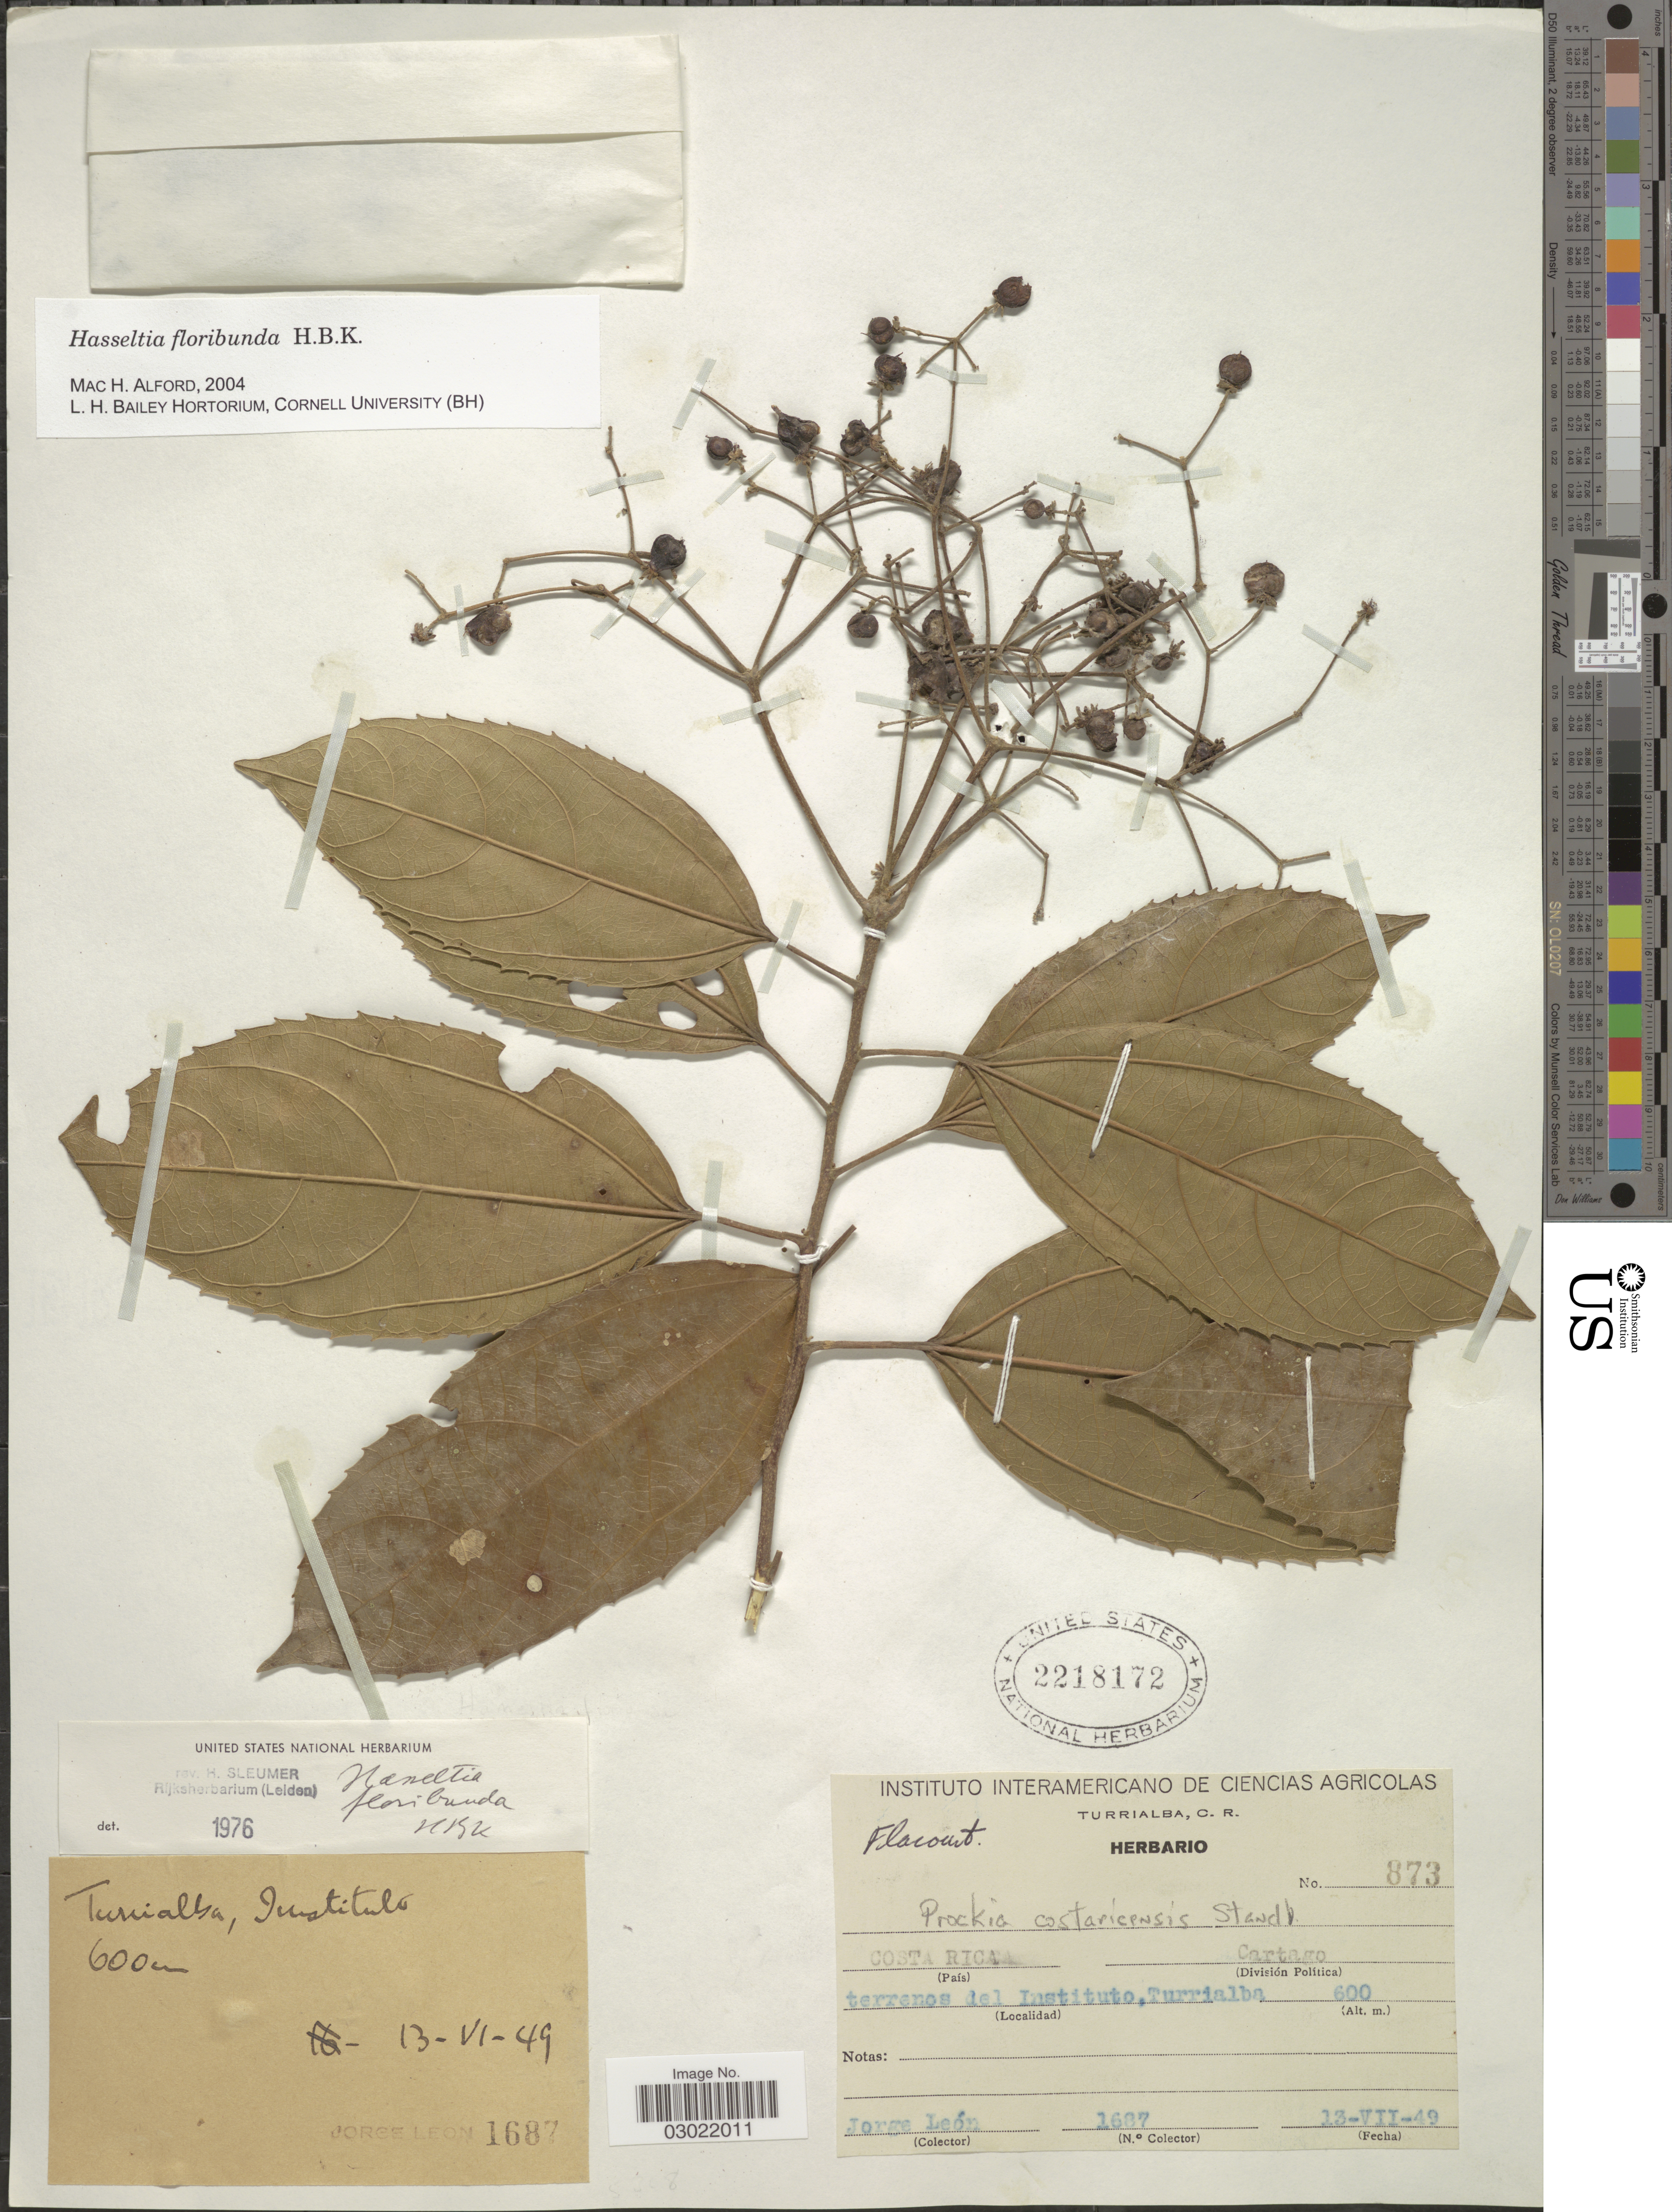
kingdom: Plantae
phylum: Tracheophyta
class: Magnoliopsida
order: Malpighiales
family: Salicaceae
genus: Hasseltia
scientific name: Hasseltia floribunda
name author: Kunth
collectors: J. León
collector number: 1687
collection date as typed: Transcribed d/m/y: 13/7/49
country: Costa Rica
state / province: Cartago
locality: Terrenos del Instituto, Turrialba.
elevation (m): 600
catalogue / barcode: US 2218172